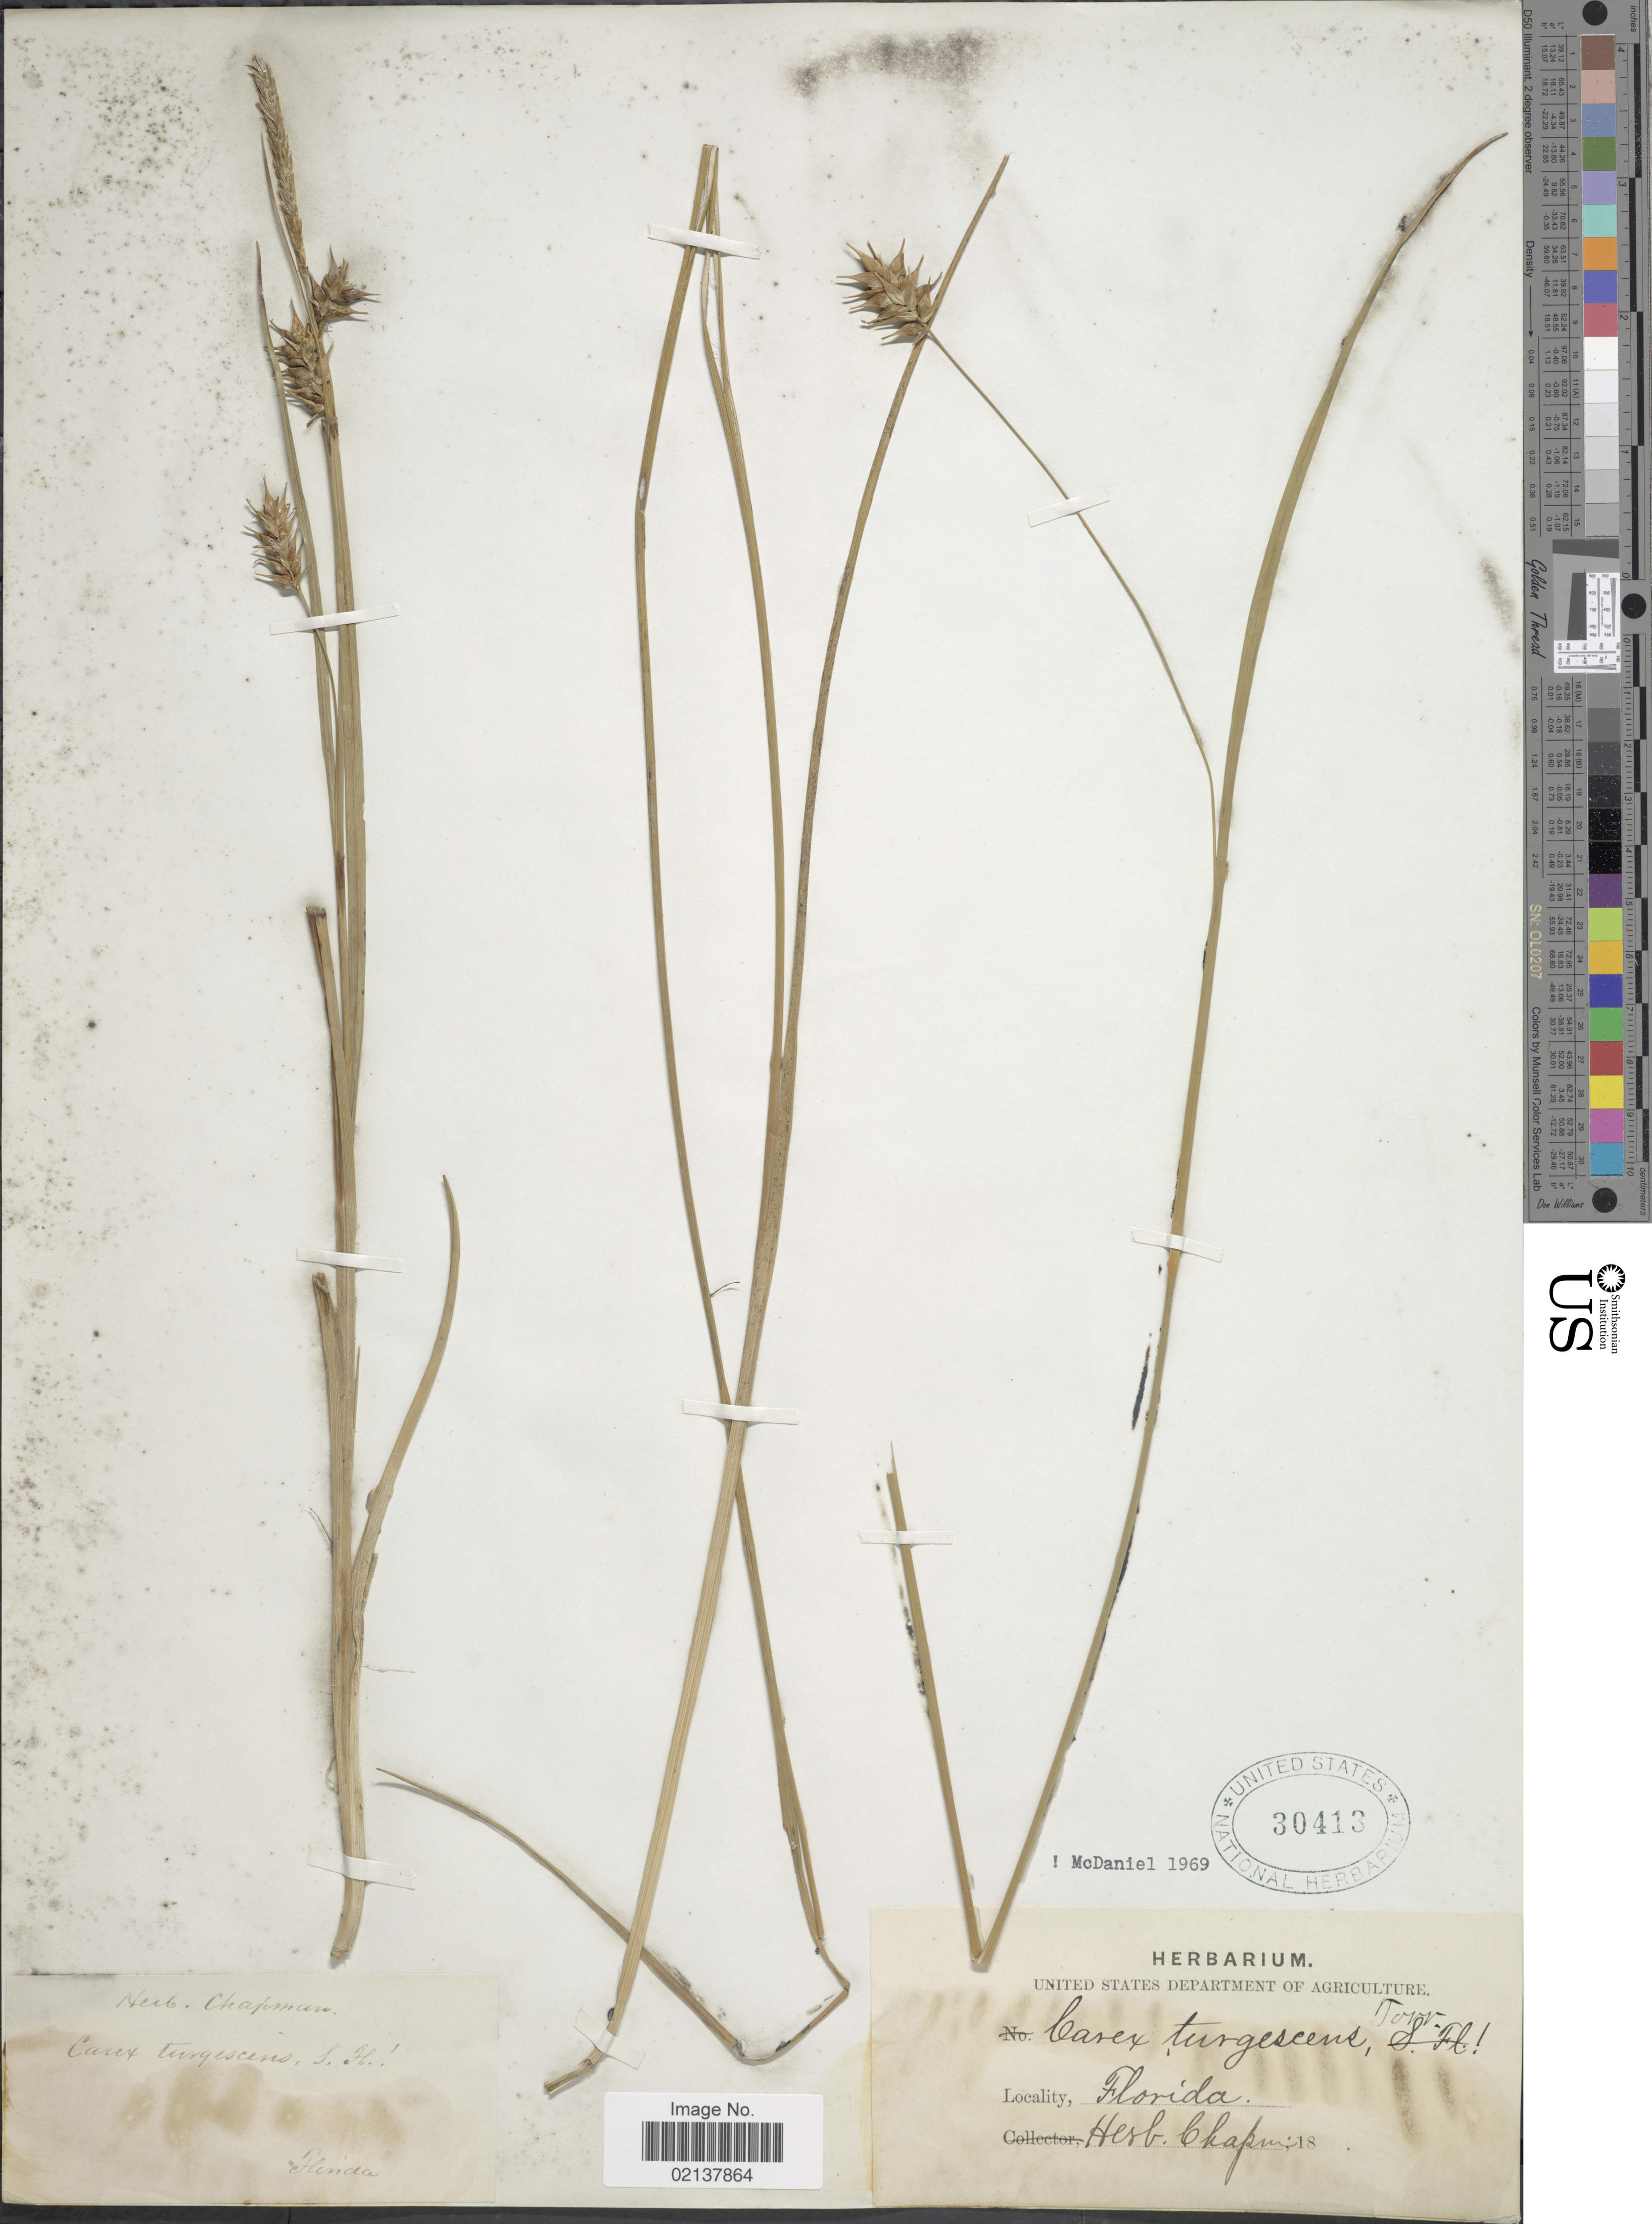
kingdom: Plantae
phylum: Tracheophyta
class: Liliopsida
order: Poales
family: Cyperaceae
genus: Carex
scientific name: Carex turgescens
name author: Torr.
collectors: ex herb. Chapman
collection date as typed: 18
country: United States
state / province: Florida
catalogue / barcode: US 30413